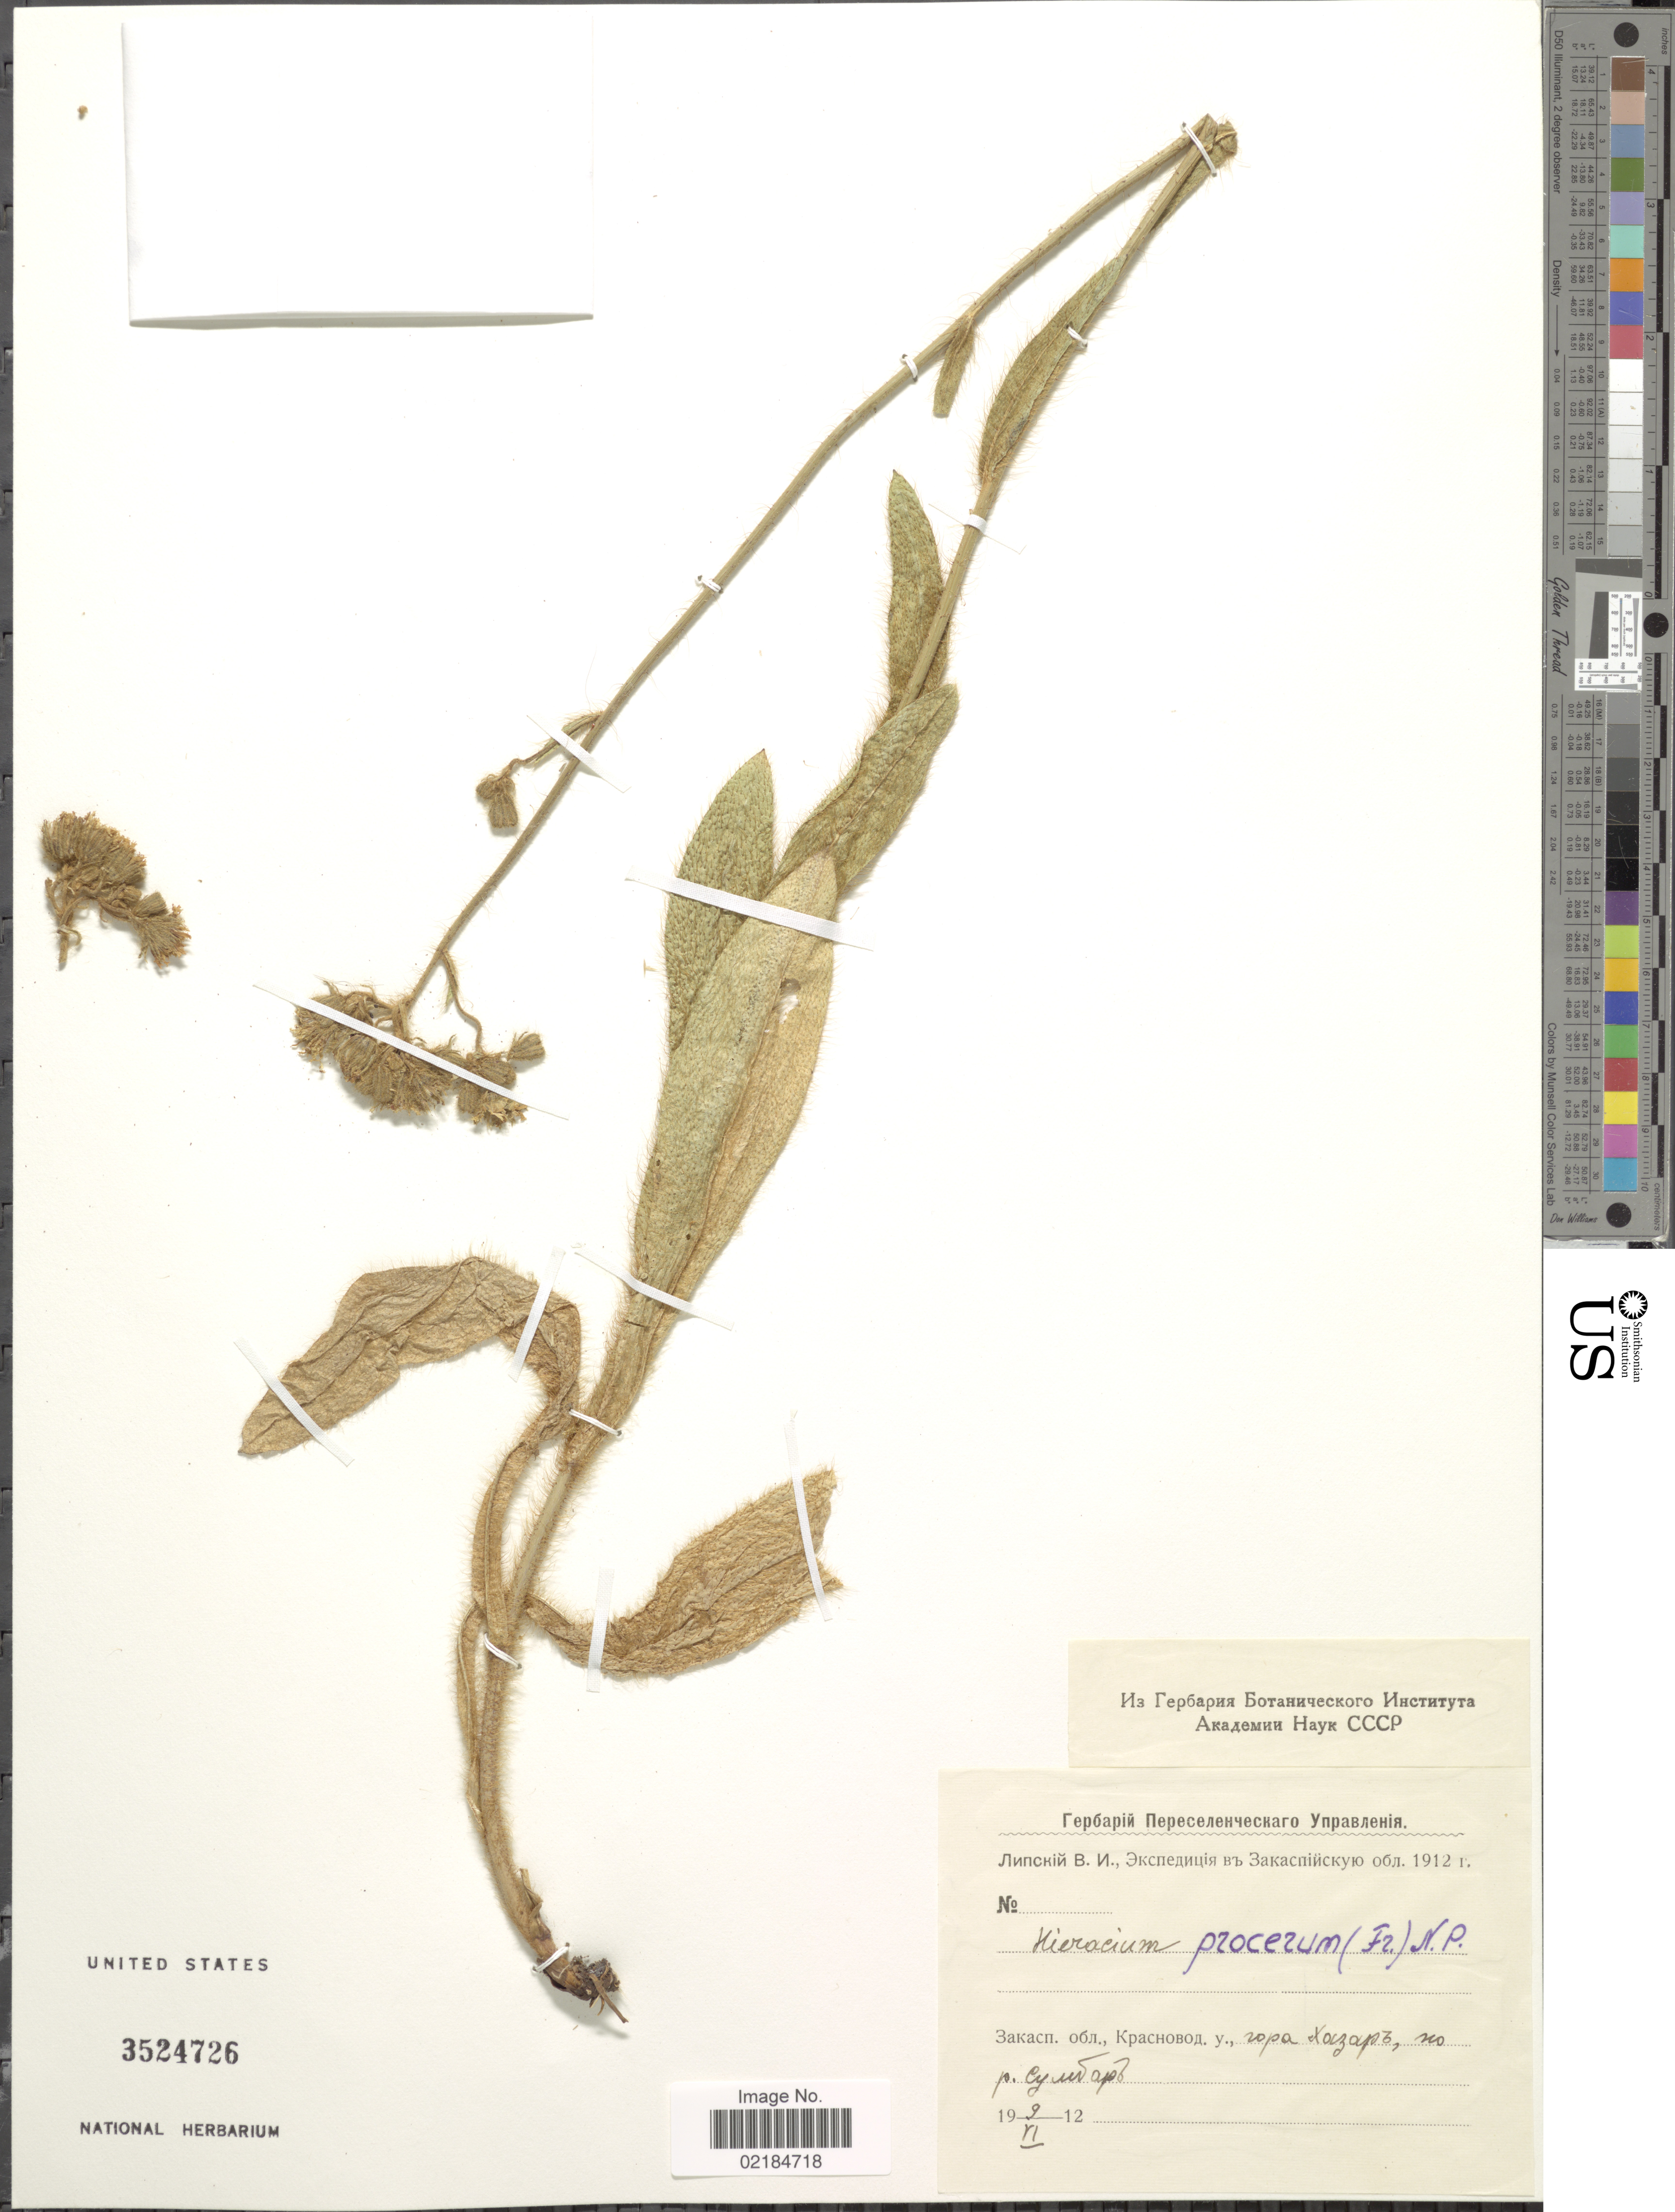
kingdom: Plantae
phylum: Tracheophyta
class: Magnoliopsida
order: Asterales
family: Asteraceae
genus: Pilosella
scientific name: Pilosella procera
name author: (Fr.) F.W. Schultz & Sch. Bip.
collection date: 1912-06-09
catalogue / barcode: US 3524726